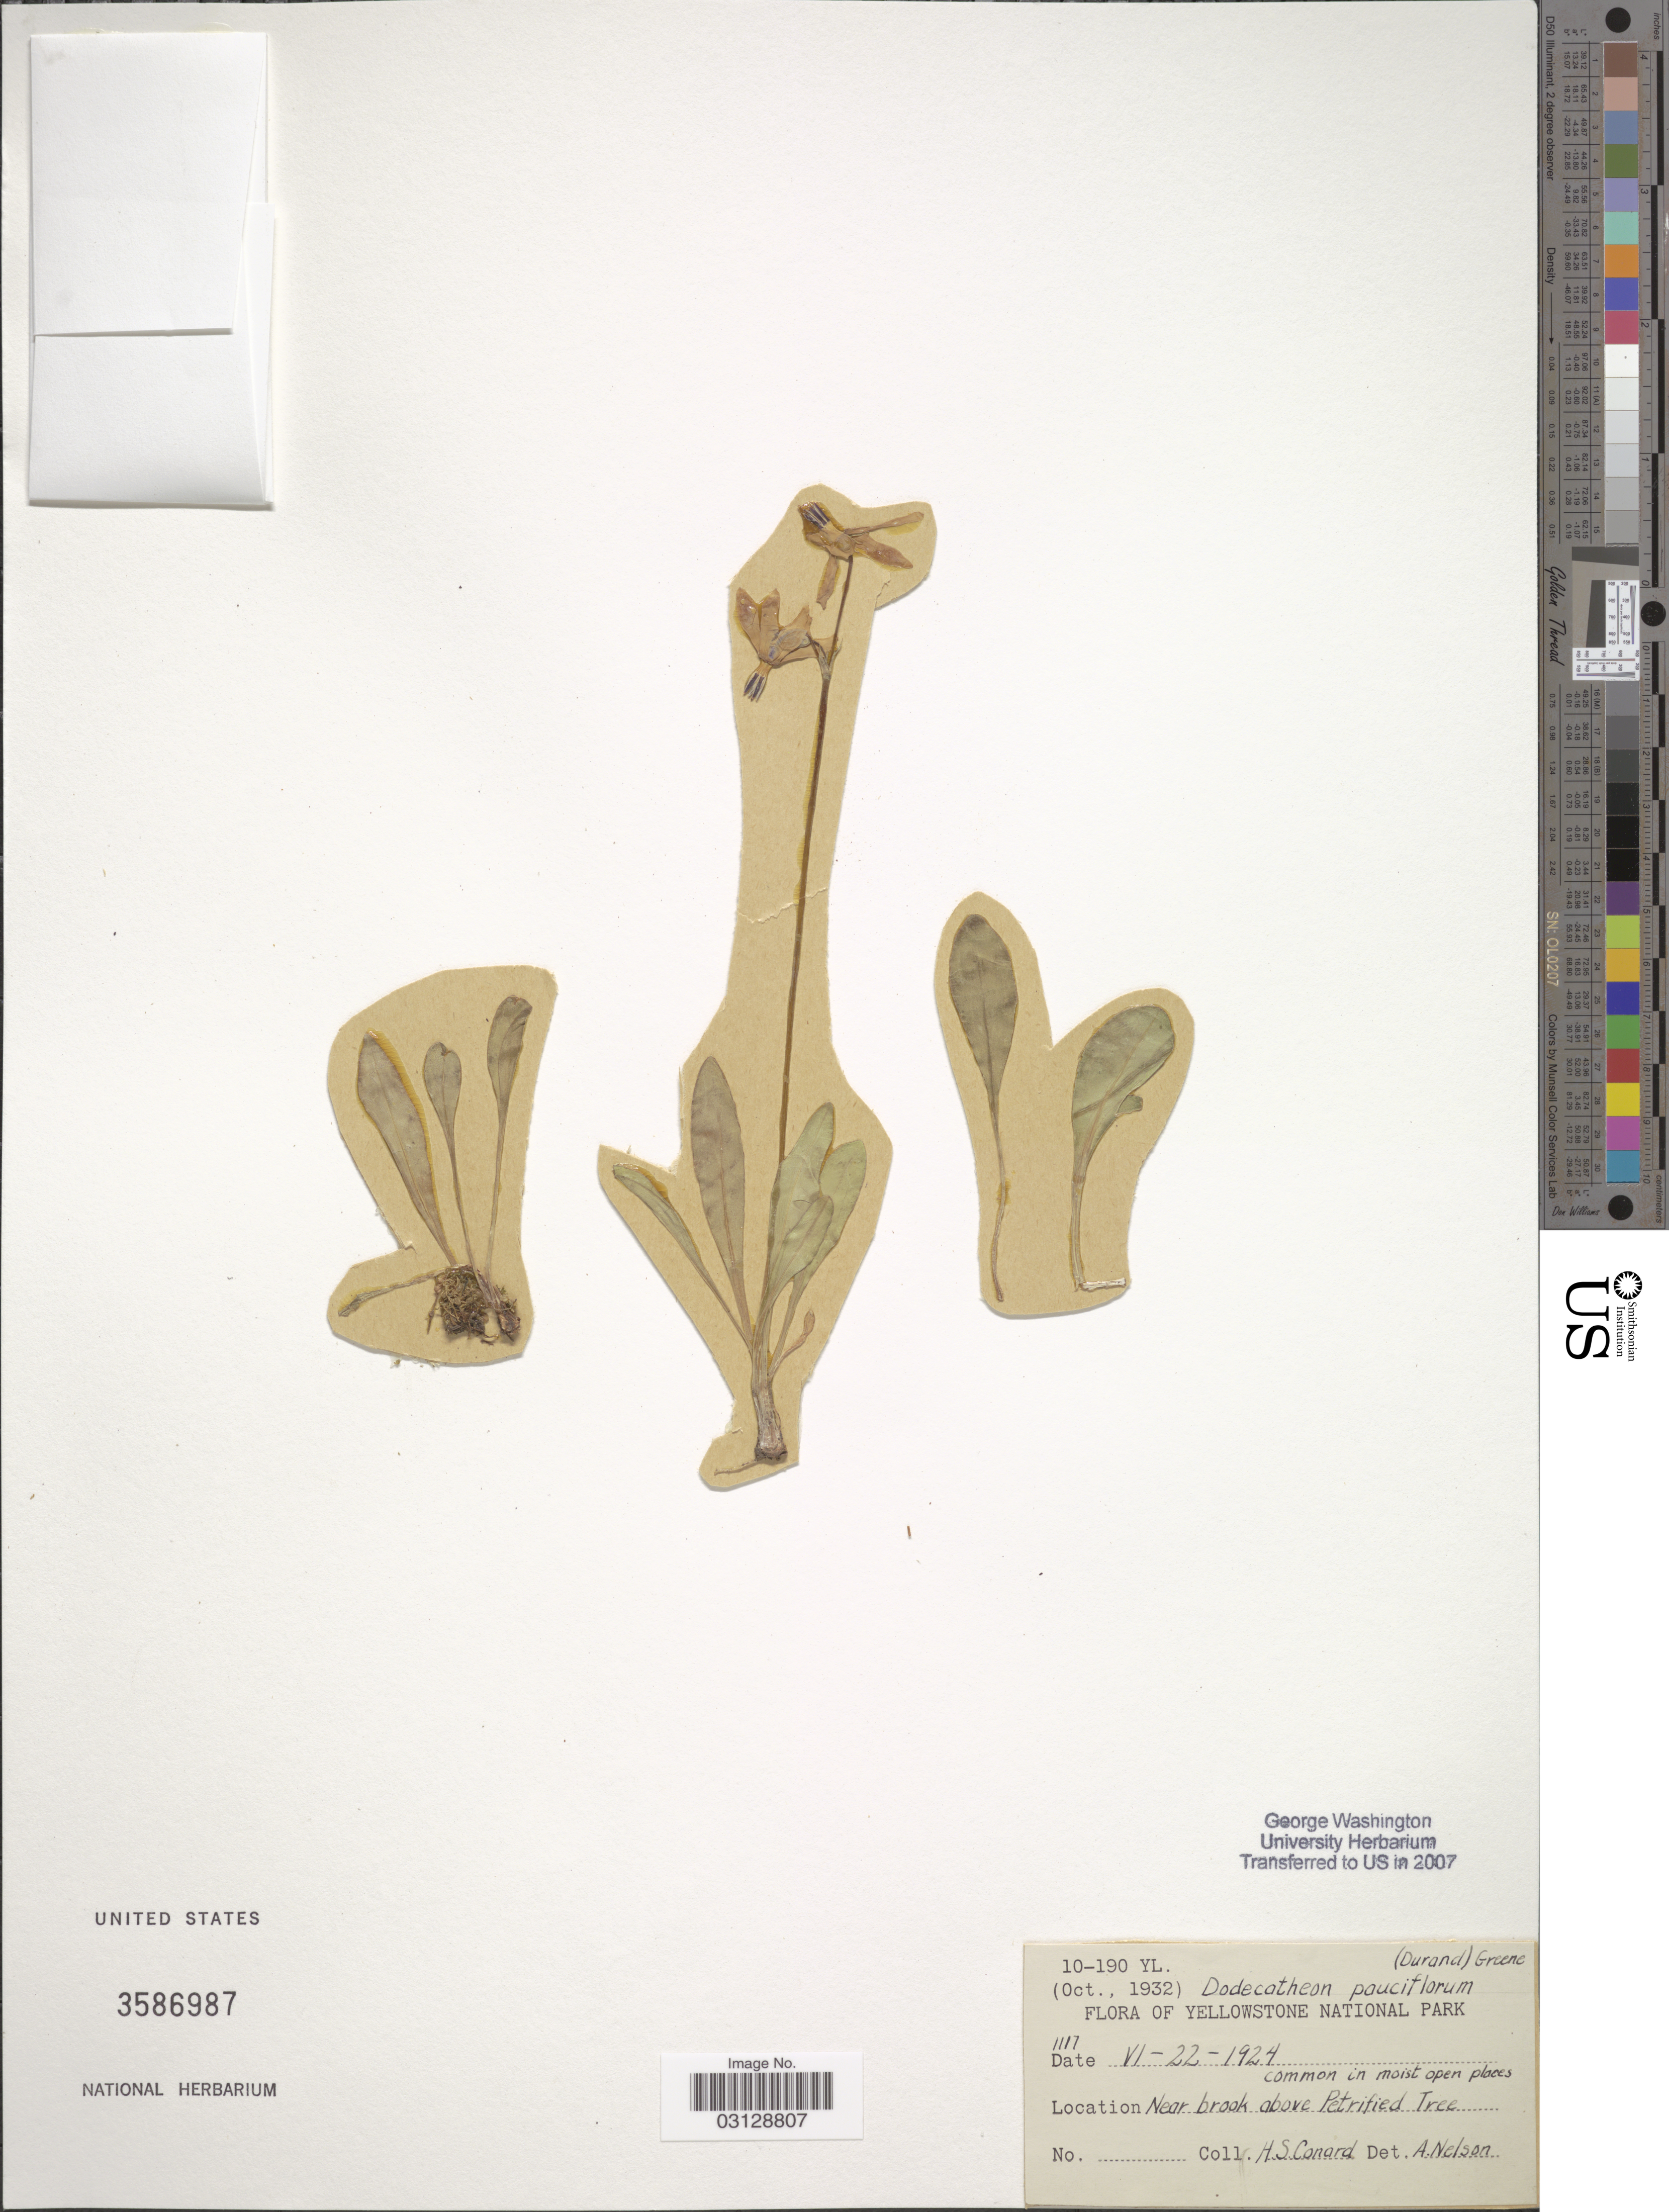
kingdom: Plantae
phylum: Tracheophyta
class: Magnoliopsida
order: Ericales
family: Primulaceae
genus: Dodecatheon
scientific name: Dodecatheon pauciflorum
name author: (Durand) Greene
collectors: H. S. Conard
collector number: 1117?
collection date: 1924-06-22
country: United States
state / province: Wyoming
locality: Yellowstone National Park. Near brook above Petrified Tree.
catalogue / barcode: US 3586987